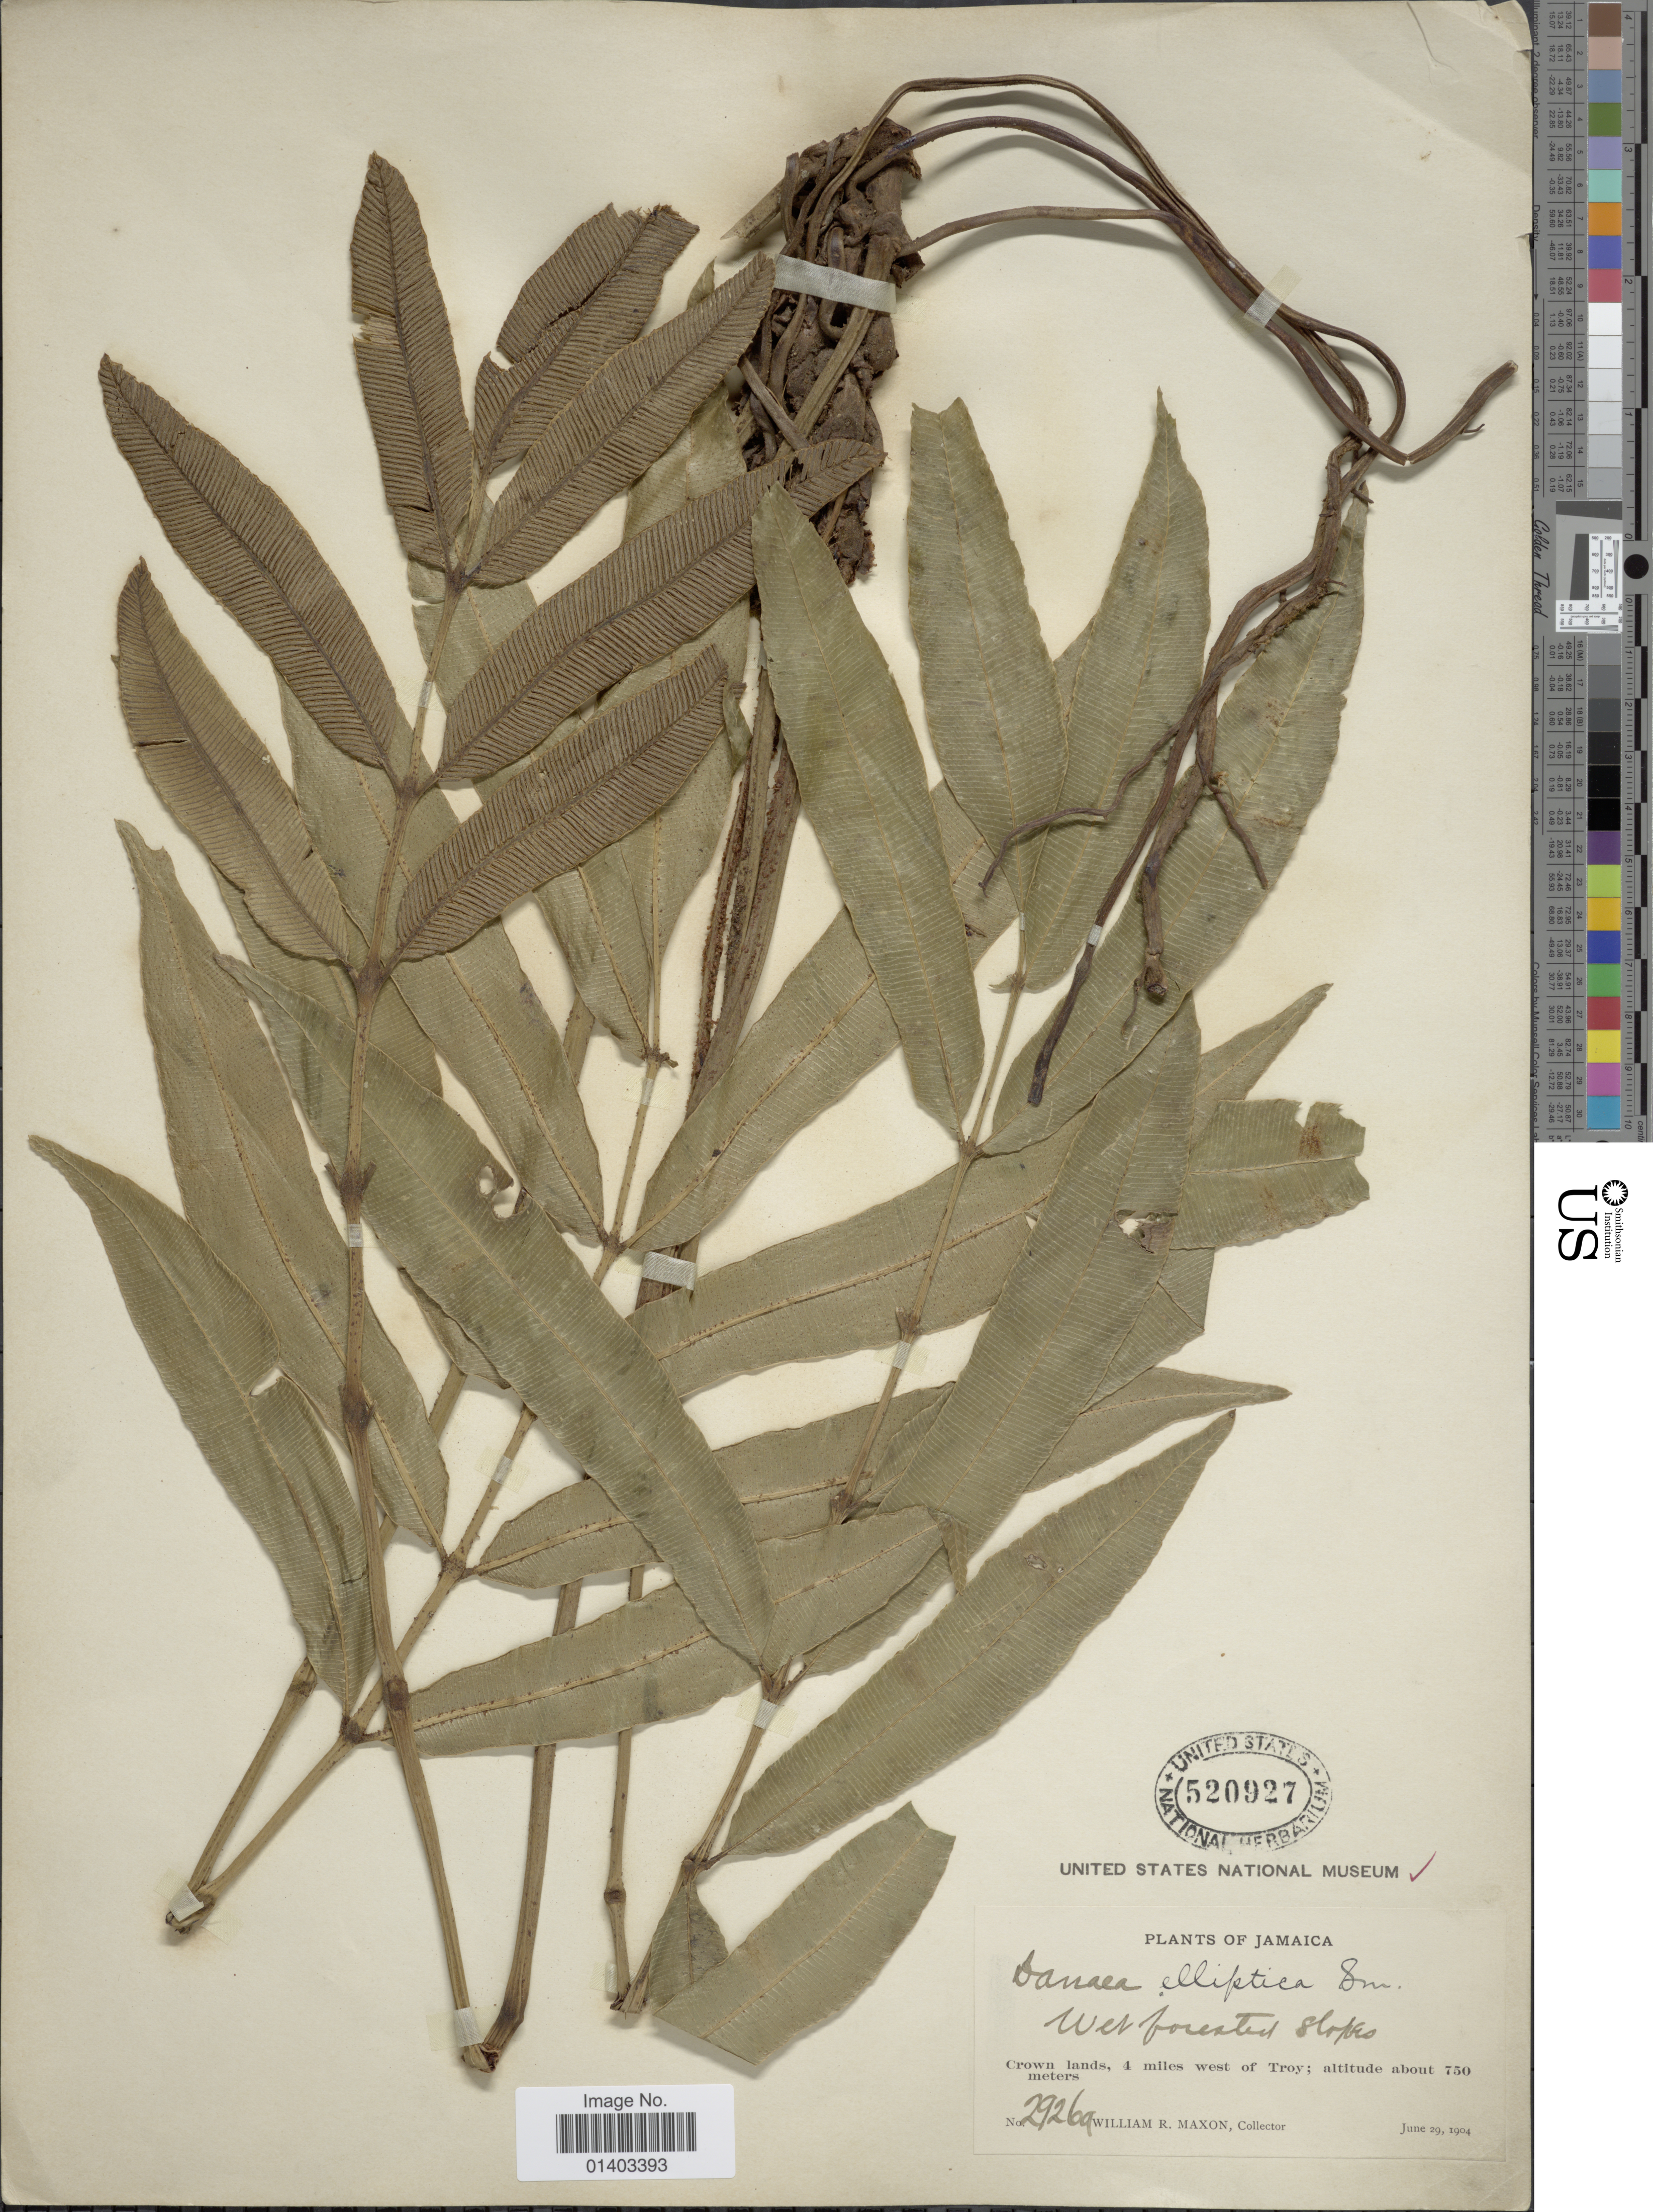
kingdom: Plantae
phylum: Tracheophyta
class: Polypodiopsida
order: Marattiales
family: Marattiaceae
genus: Danaea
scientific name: Danaea elliptica subsp. elliptica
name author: Sm.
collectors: W. R. Maxon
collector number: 29269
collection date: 1904-06-29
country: Jamaica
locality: Crown lands, 4 miles west of Troy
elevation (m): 750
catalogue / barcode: US 520927